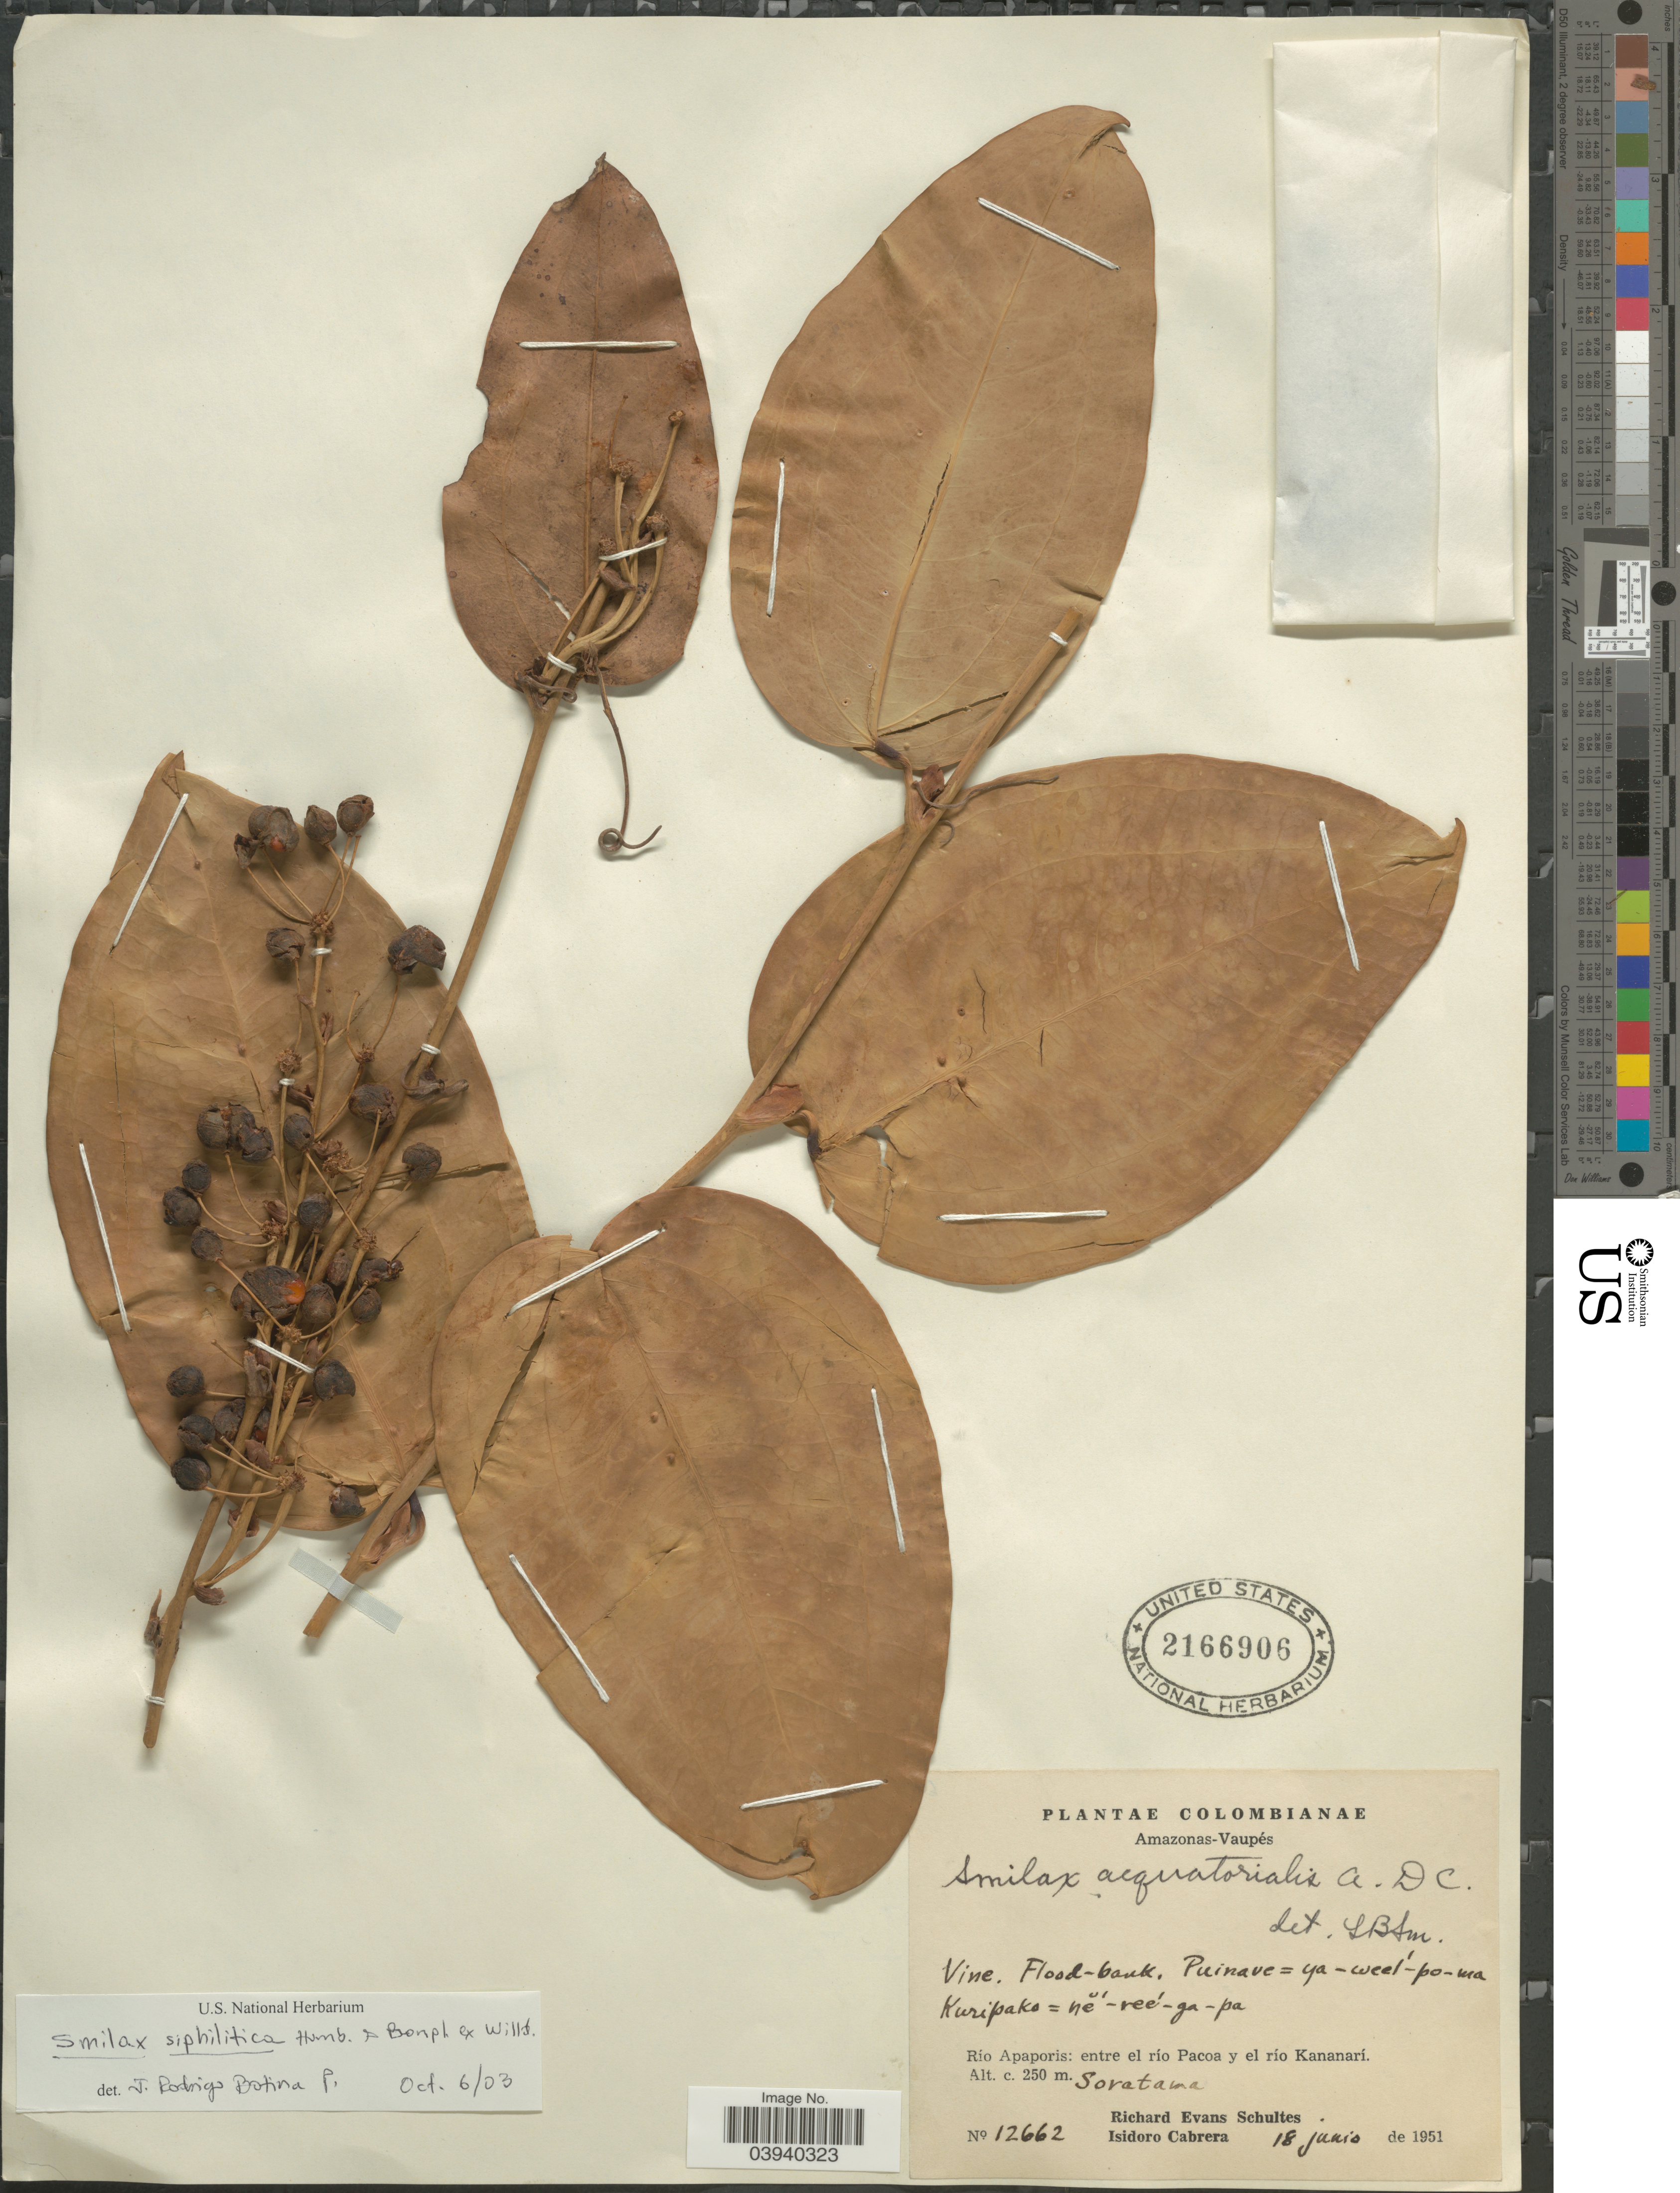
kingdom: Plantae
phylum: Tracheophyta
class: Liliopsida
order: Liliales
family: Smilacaceae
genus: Smilax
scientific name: Smilax syphilitica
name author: Humb. & Bonpl.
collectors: R. E. Schultes & I. Cabrera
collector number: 12662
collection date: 1951-06-18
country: Colombia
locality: Amazonas-Vaupés. Río Apaporis: entre el río Pacoa y el río Kananarí. Soratama.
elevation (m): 250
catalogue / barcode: US 2166906